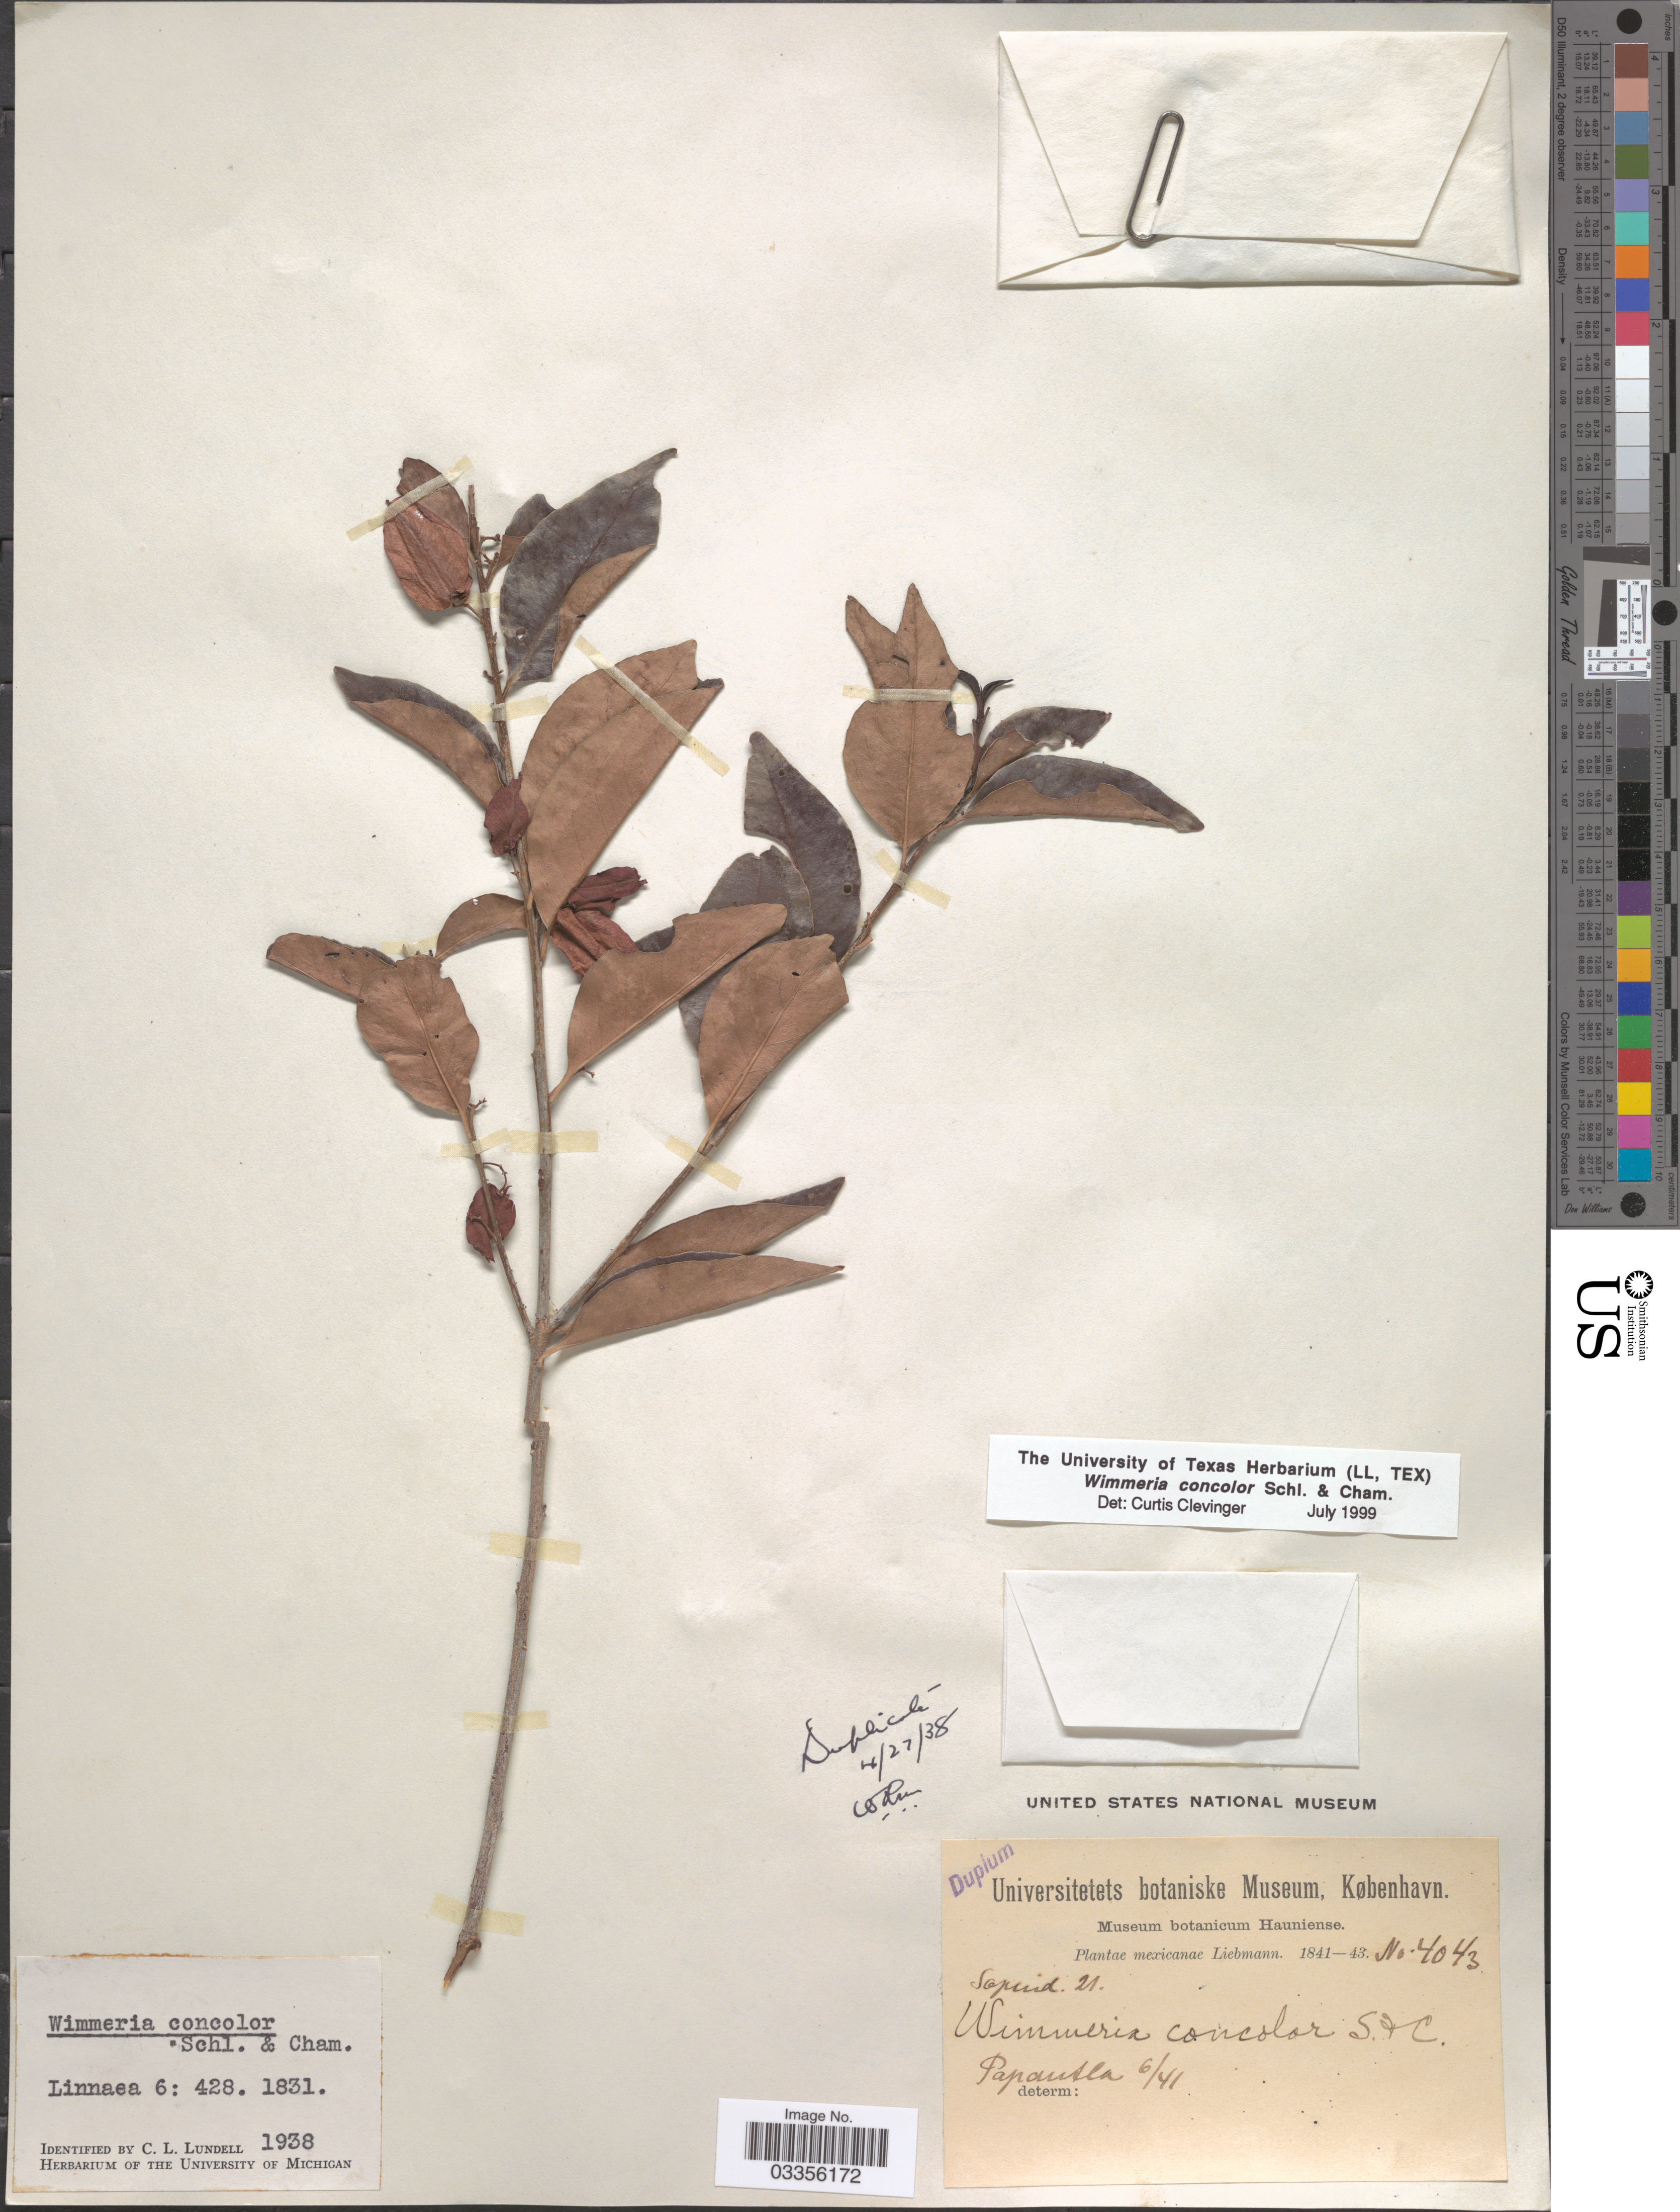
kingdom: Plantae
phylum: Tracheophyta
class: Magnoliopsida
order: Celastrales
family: Celastraceae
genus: Wimmeria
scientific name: Wimmeria concolor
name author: Schltdl. & Cham.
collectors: Liebmann, --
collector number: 4043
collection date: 1841-06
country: Mexico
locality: Papantla.